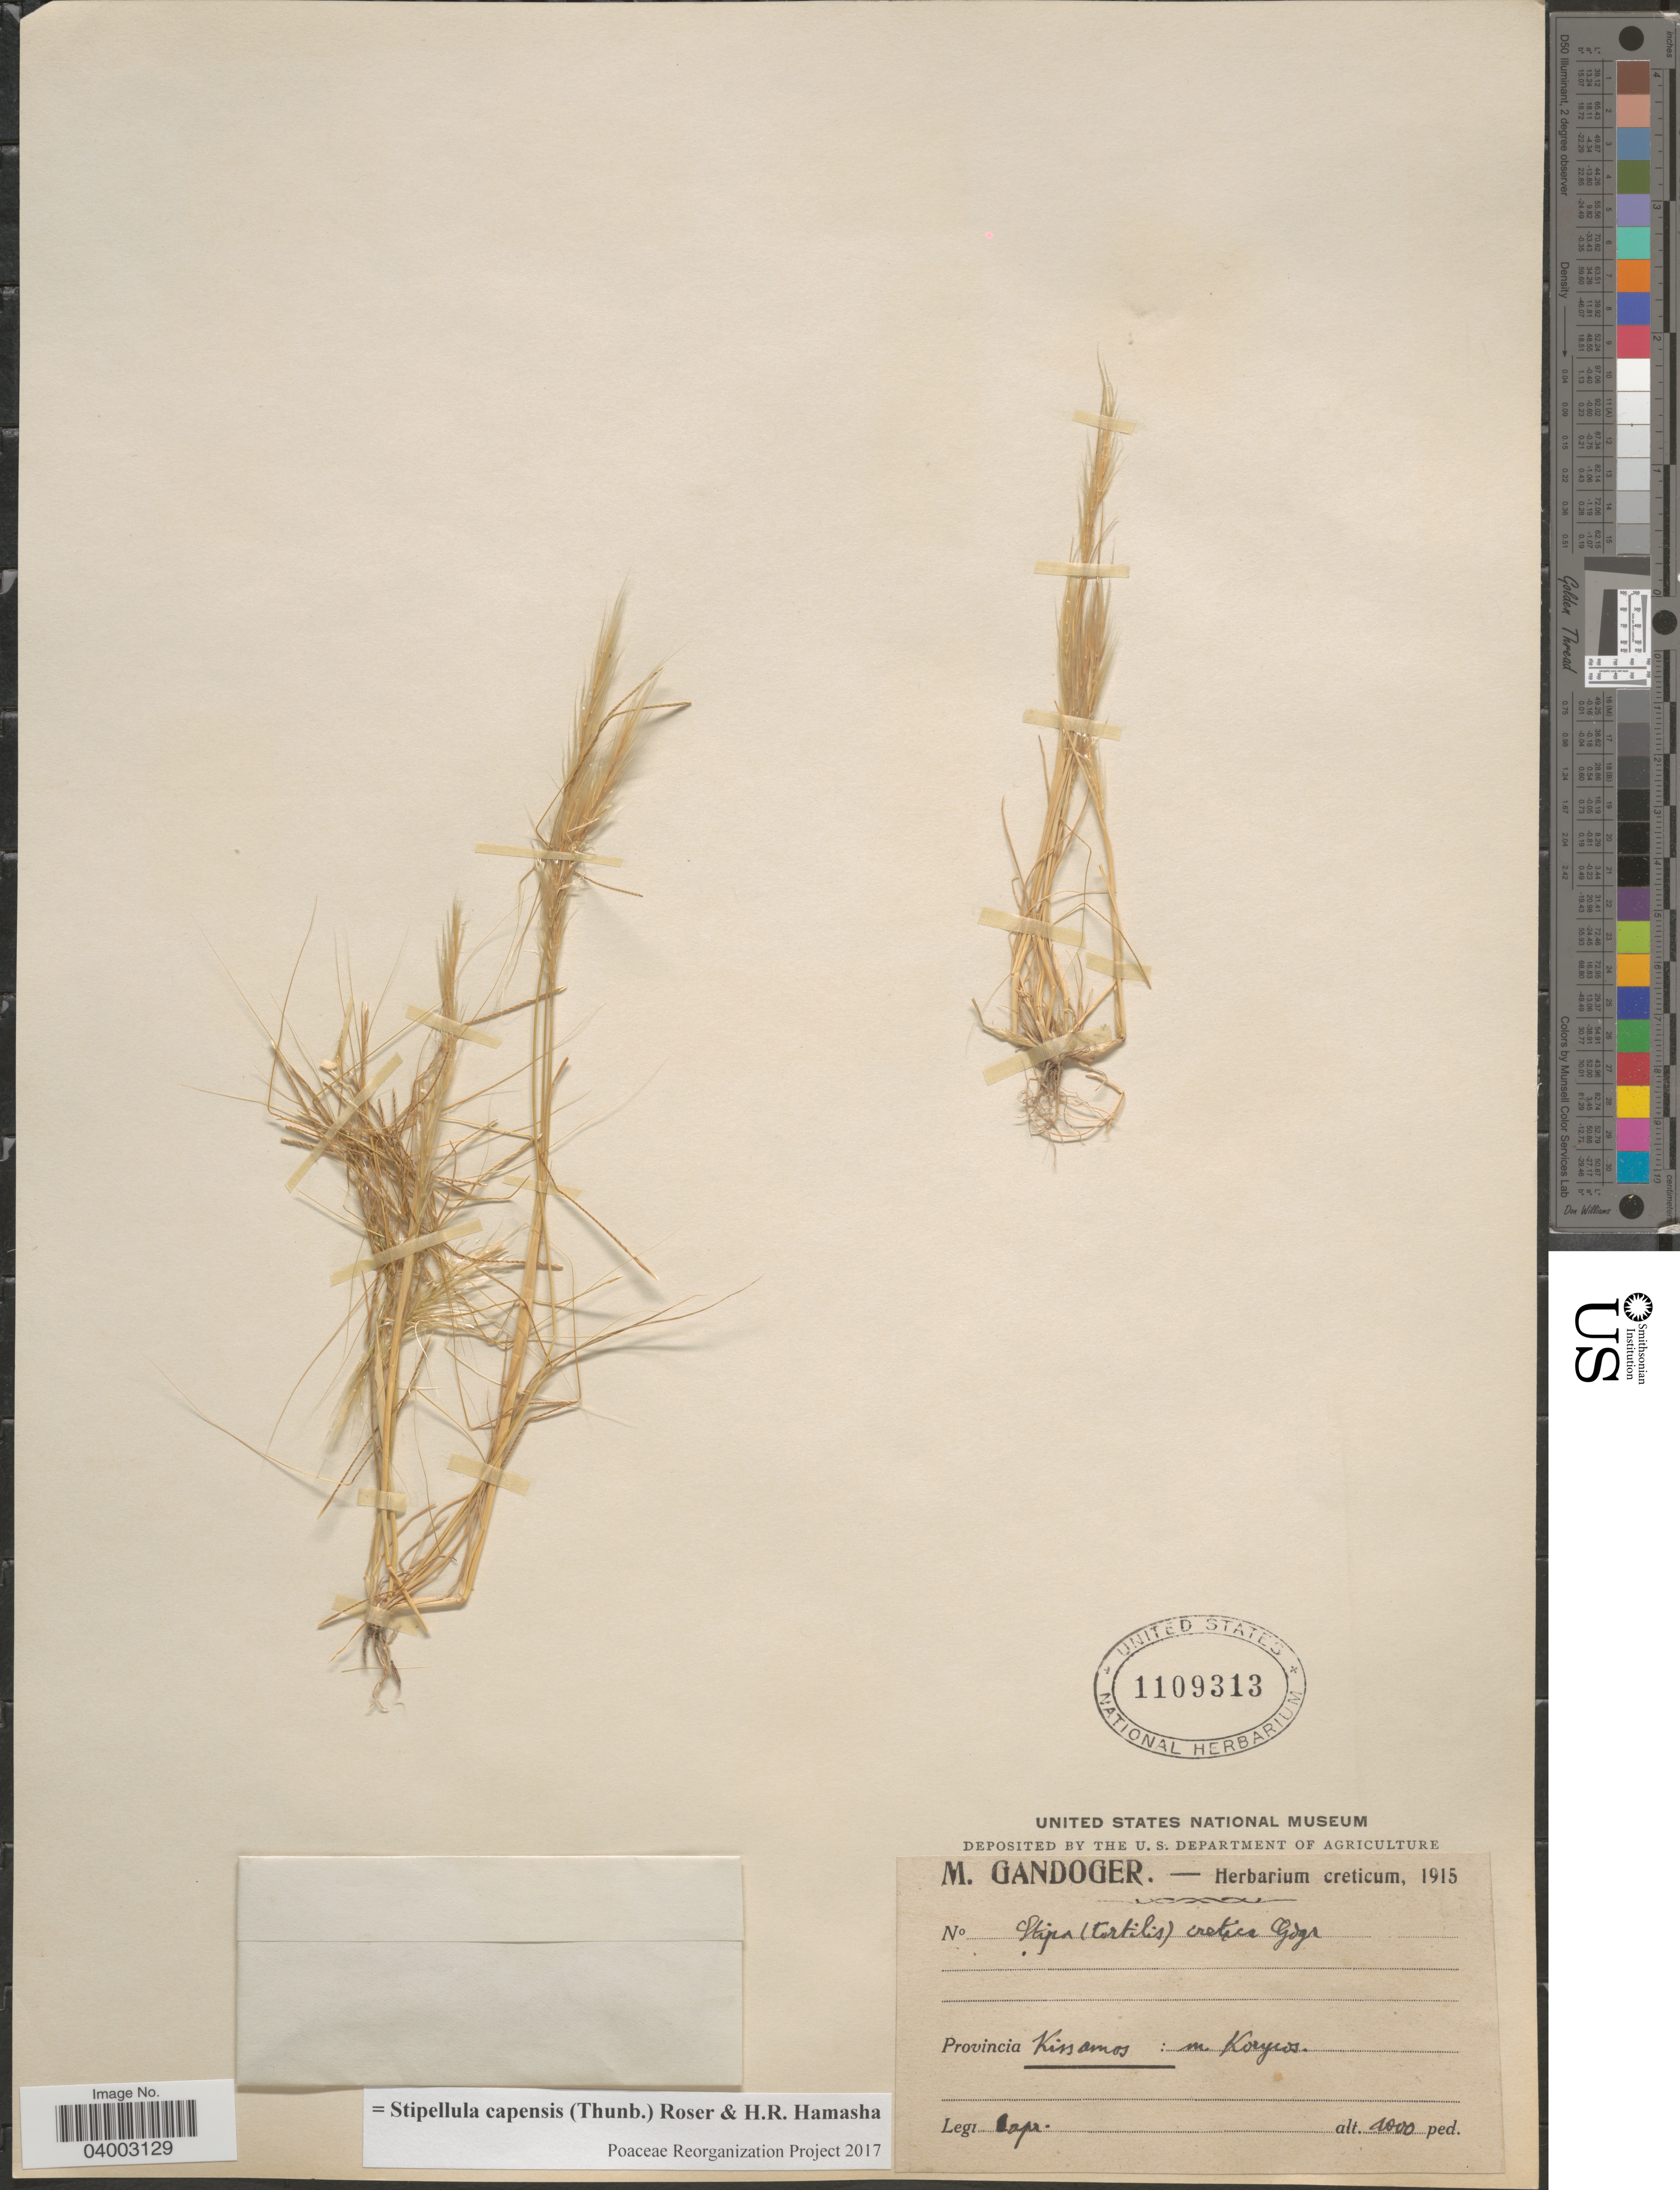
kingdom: Plantae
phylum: Tracheophyta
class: Liliopsida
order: Poales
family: Poaceae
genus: Stipellula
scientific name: Stipellula capensis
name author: (Thunb.) Röser & H. R. Hamasha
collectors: M. Gandoger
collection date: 1915-04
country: Greece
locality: Provincia Kissamos: m Korycos.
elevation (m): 305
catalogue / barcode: US 1109313